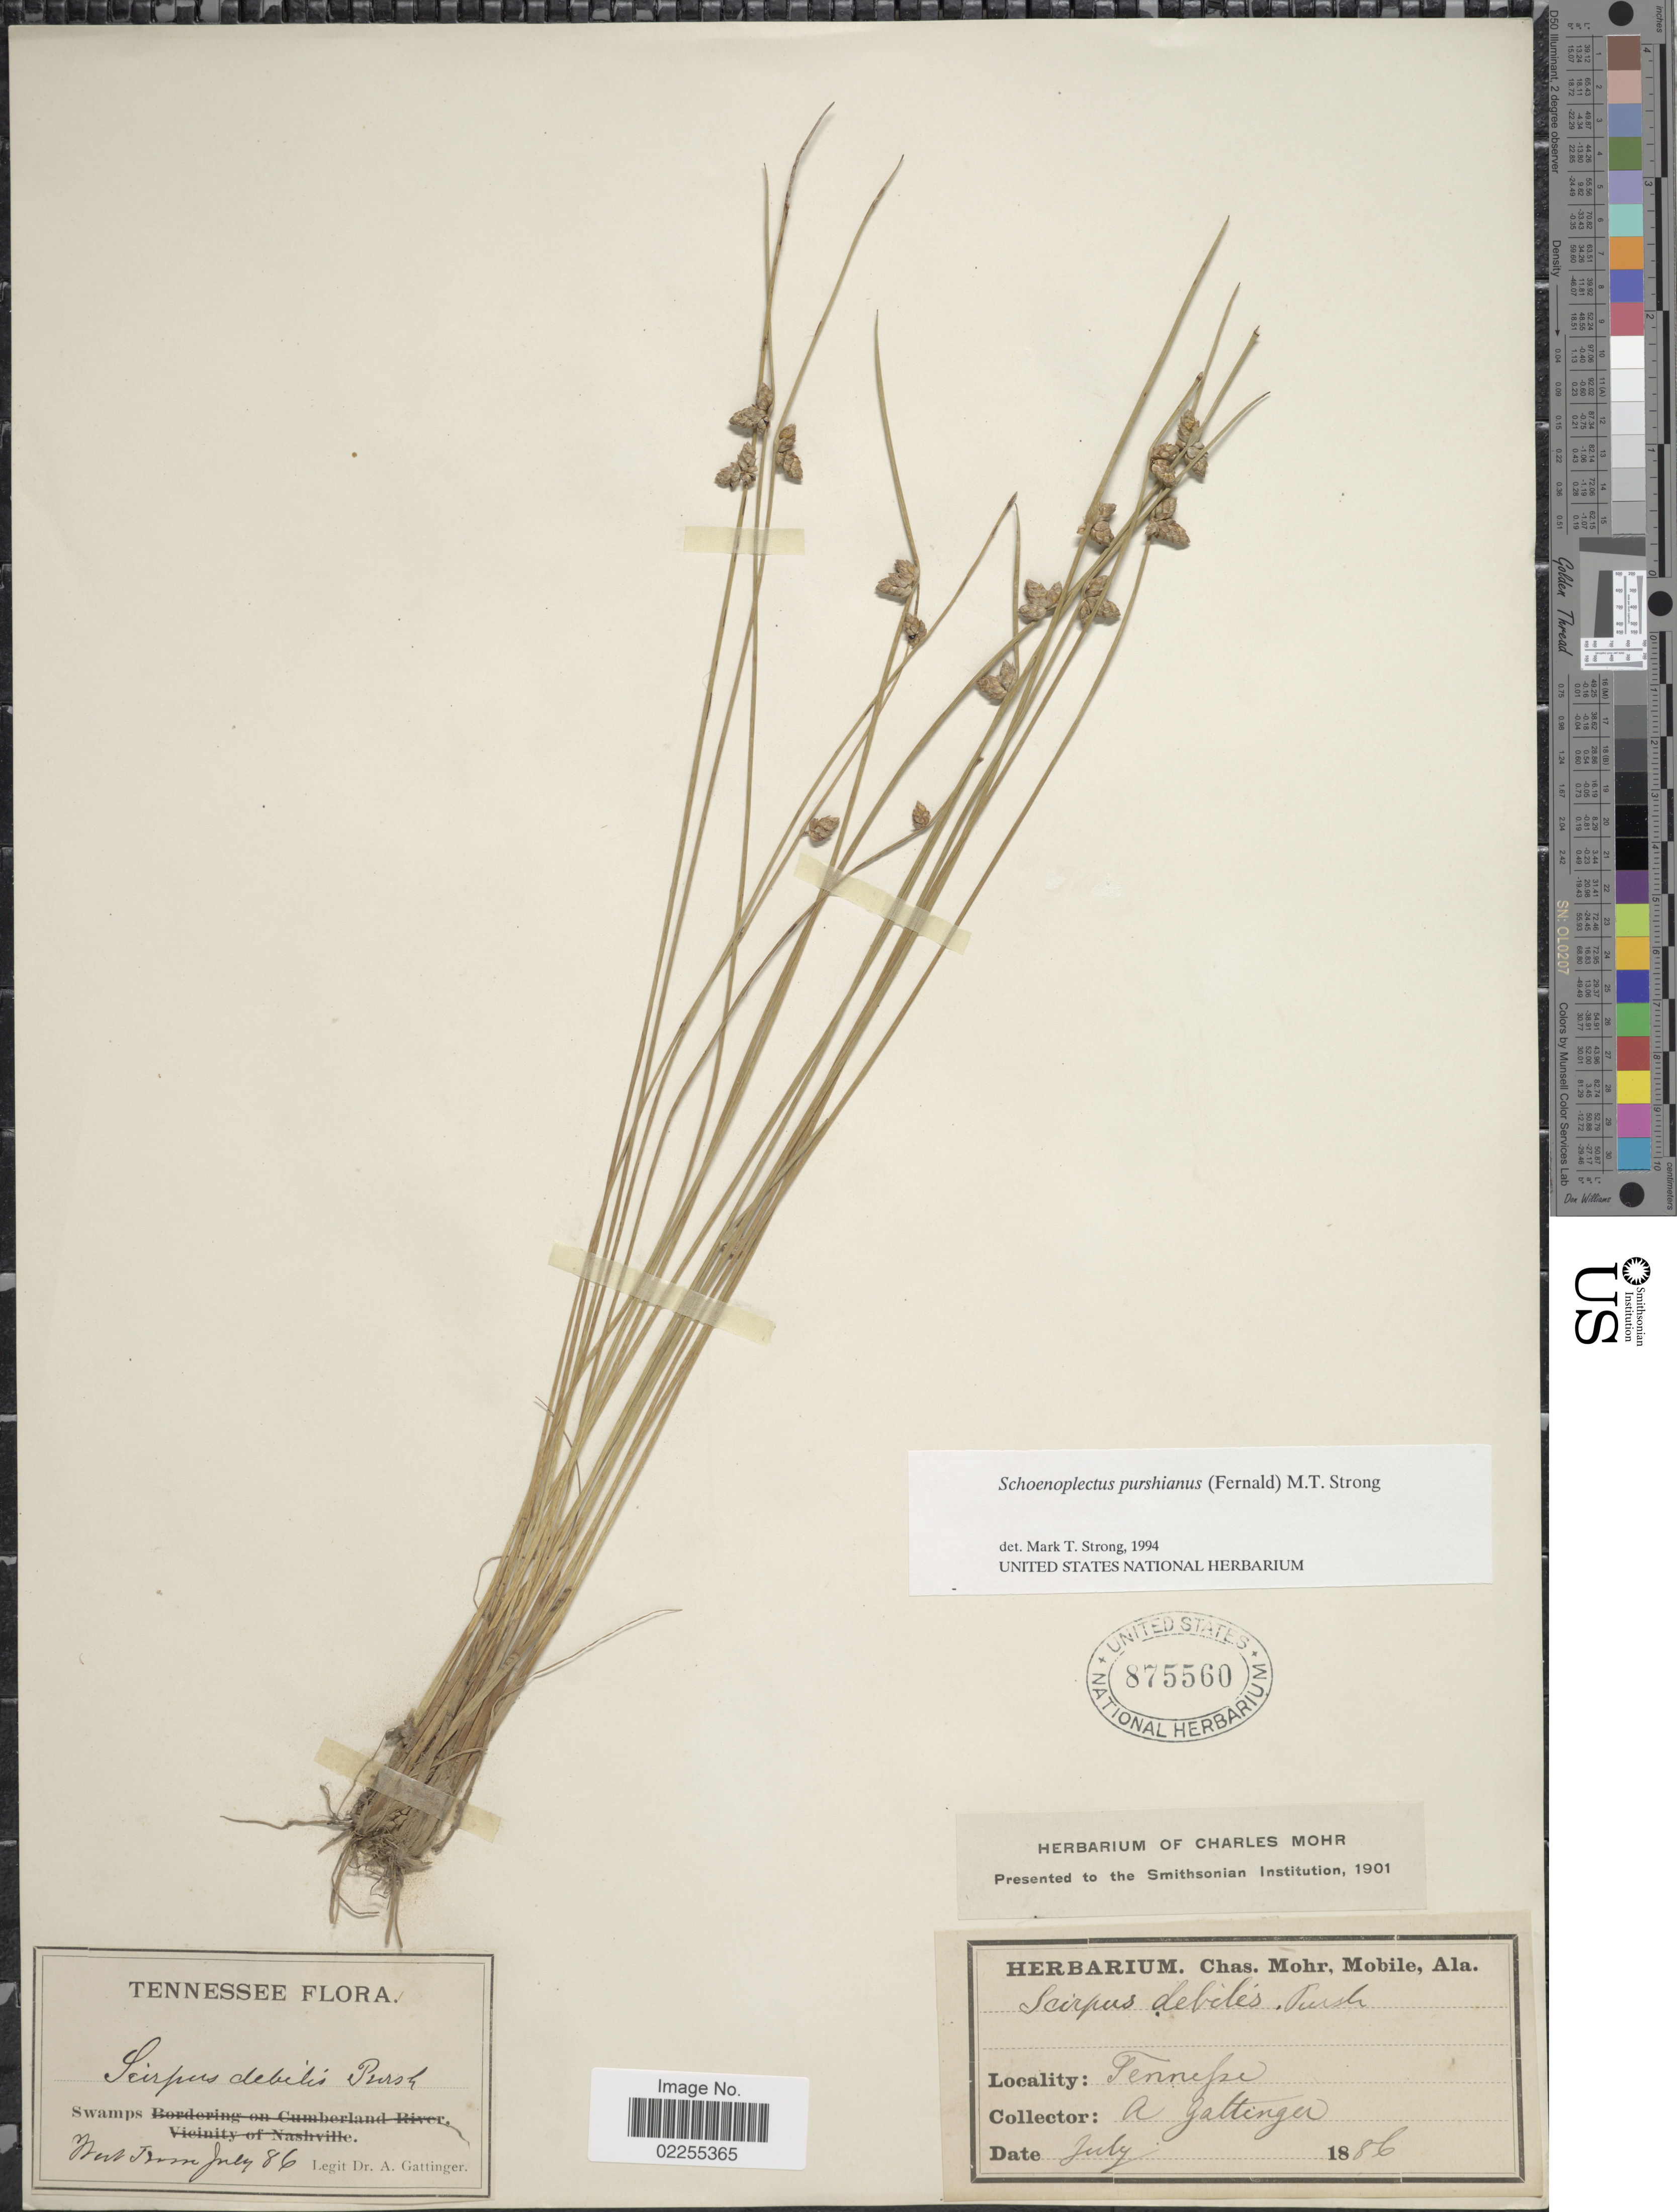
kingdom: Plantae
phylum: Tracheophyta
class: Liliopsida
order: Poales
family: Cyperaceae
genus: Schoenoplectus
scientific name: Schoenoplectus purshianus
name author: (Fernald) M.T. Strong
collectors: A. Gattinger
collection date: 1886-07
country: United States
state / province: Tennessee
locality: Swamps, West Tenn.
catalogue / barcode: US 875560